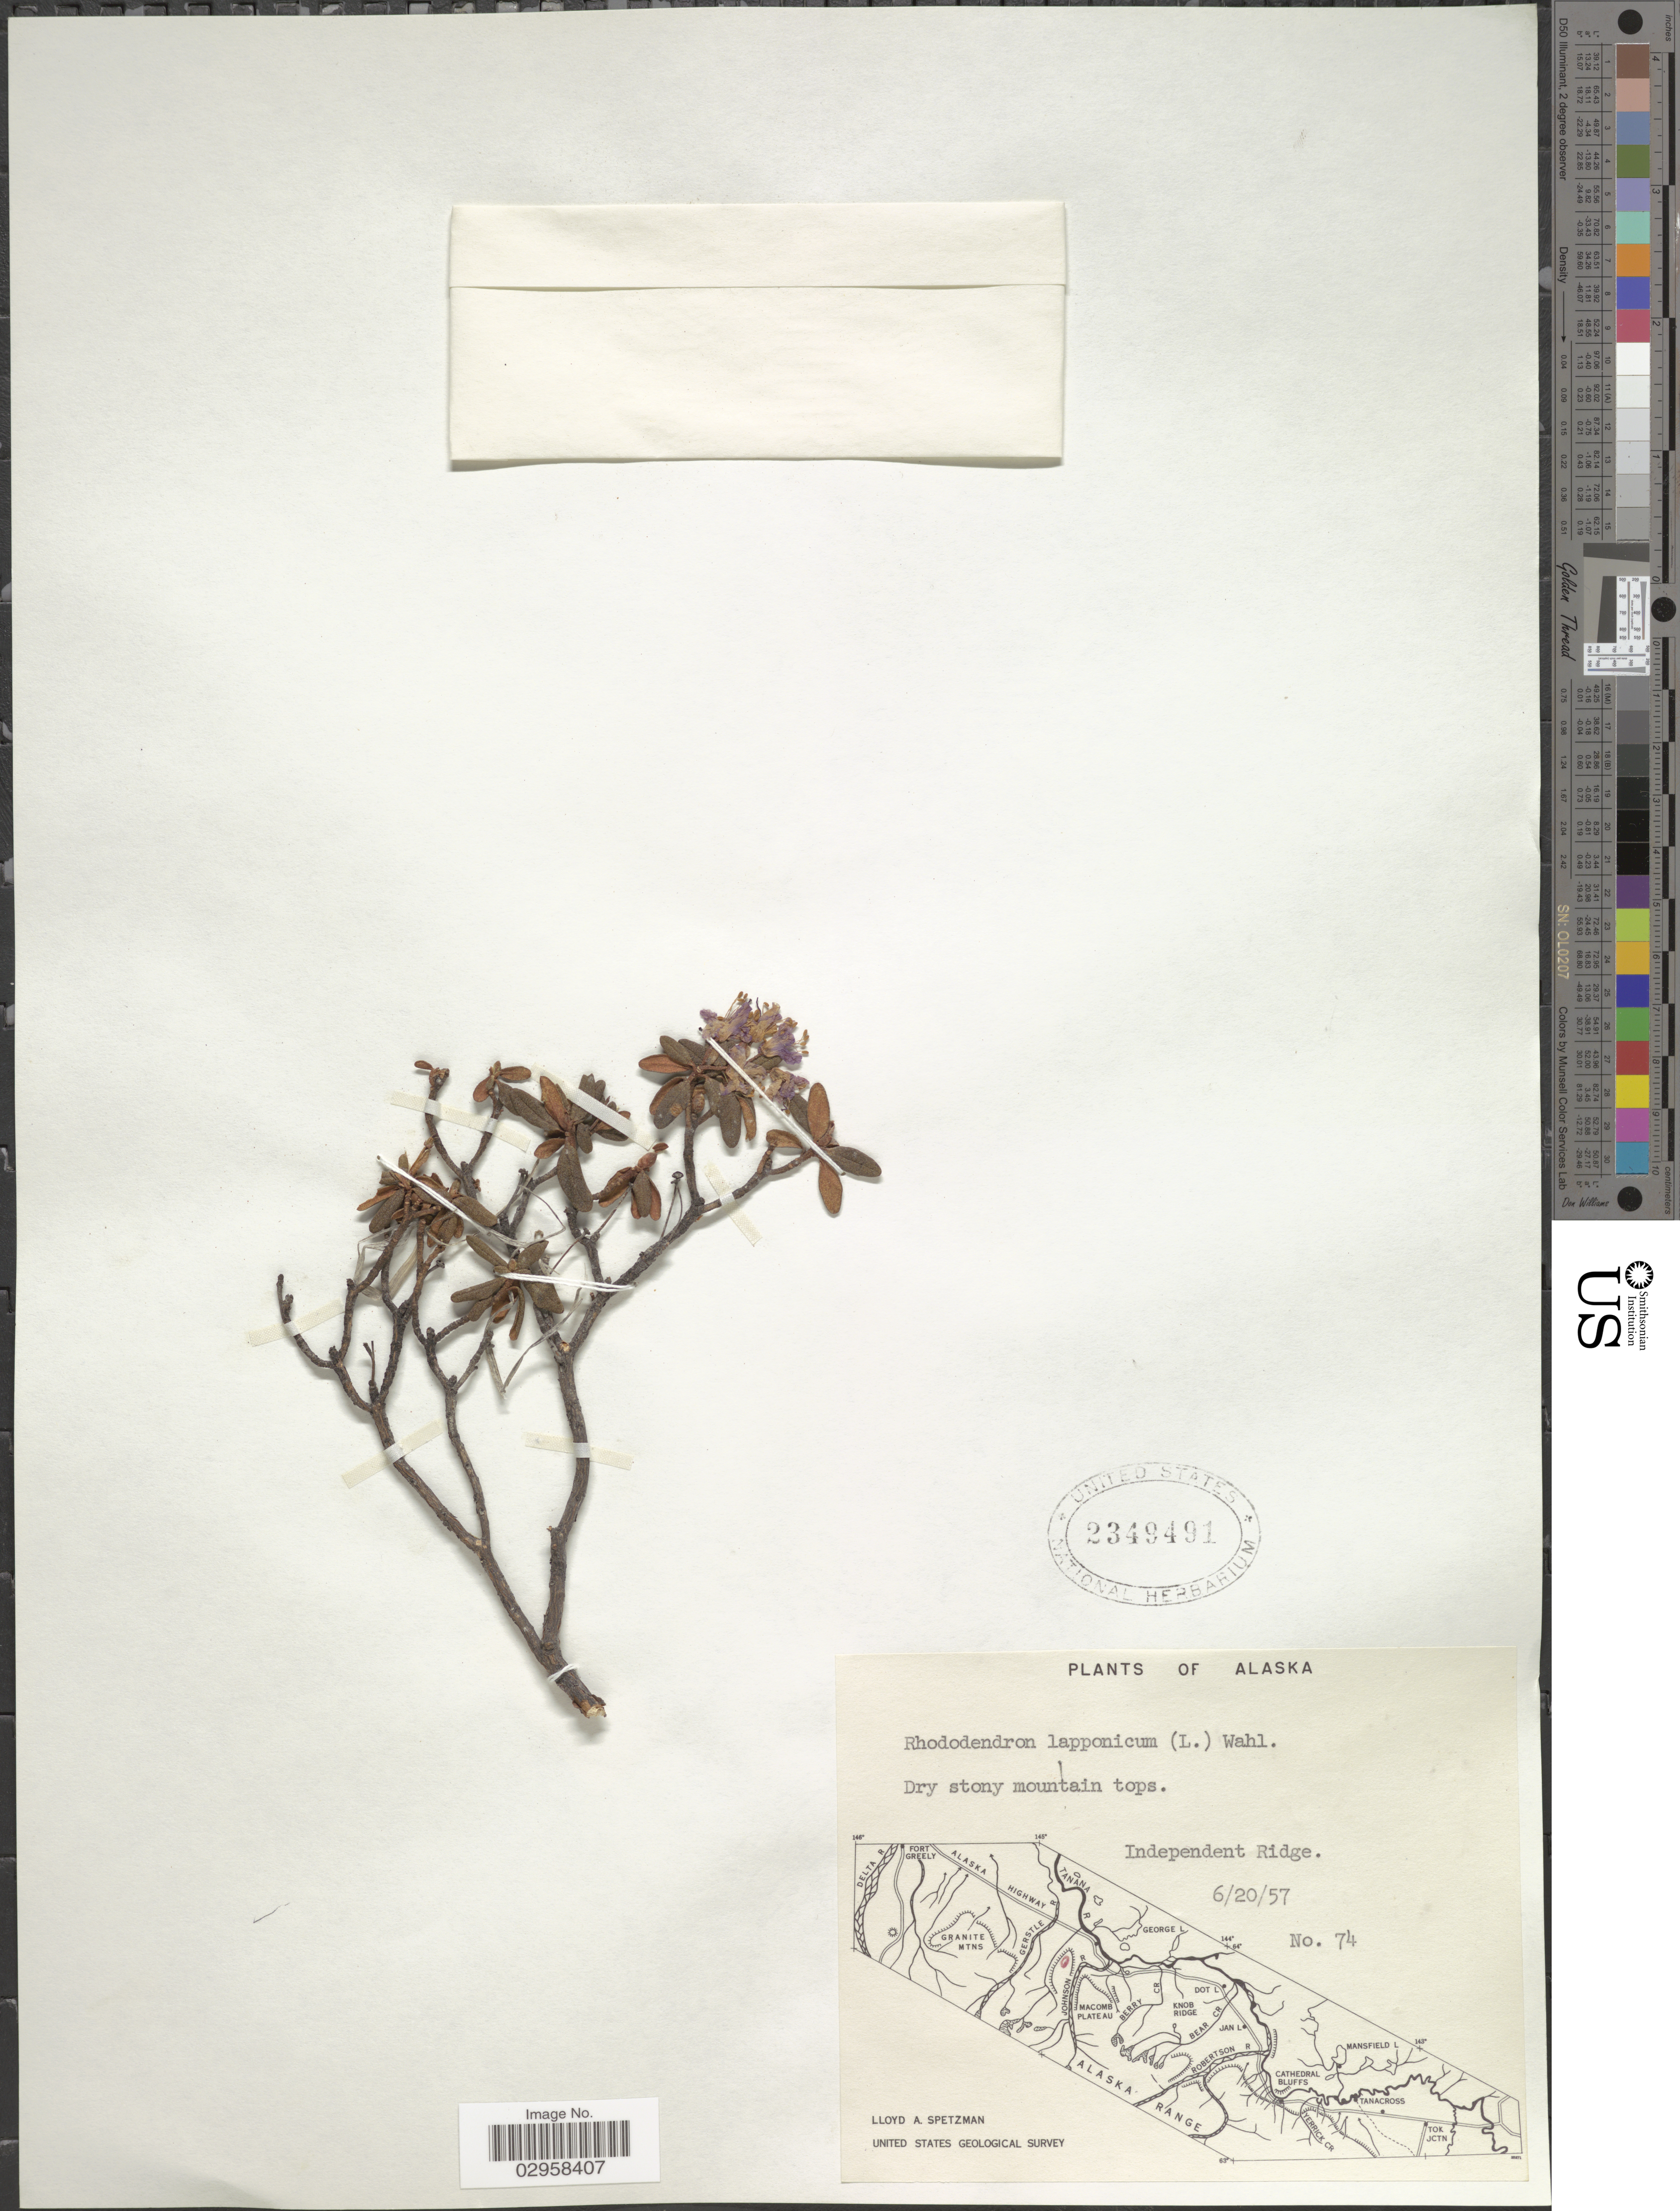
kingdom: Plantae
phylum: Tracheophyta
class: Magnoliopsida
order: Ericales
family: Ericaceae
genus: Rhododendron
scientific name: Rhododendron lapponicum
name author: (L.) Wahlenb.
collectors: L. Spetzman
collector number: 74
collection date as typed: Transcribed d/m/y: 20/6/57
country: United States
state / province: Alaska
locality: Dry stony mountain tops. Independent Ridge.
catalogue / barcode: US 2349491